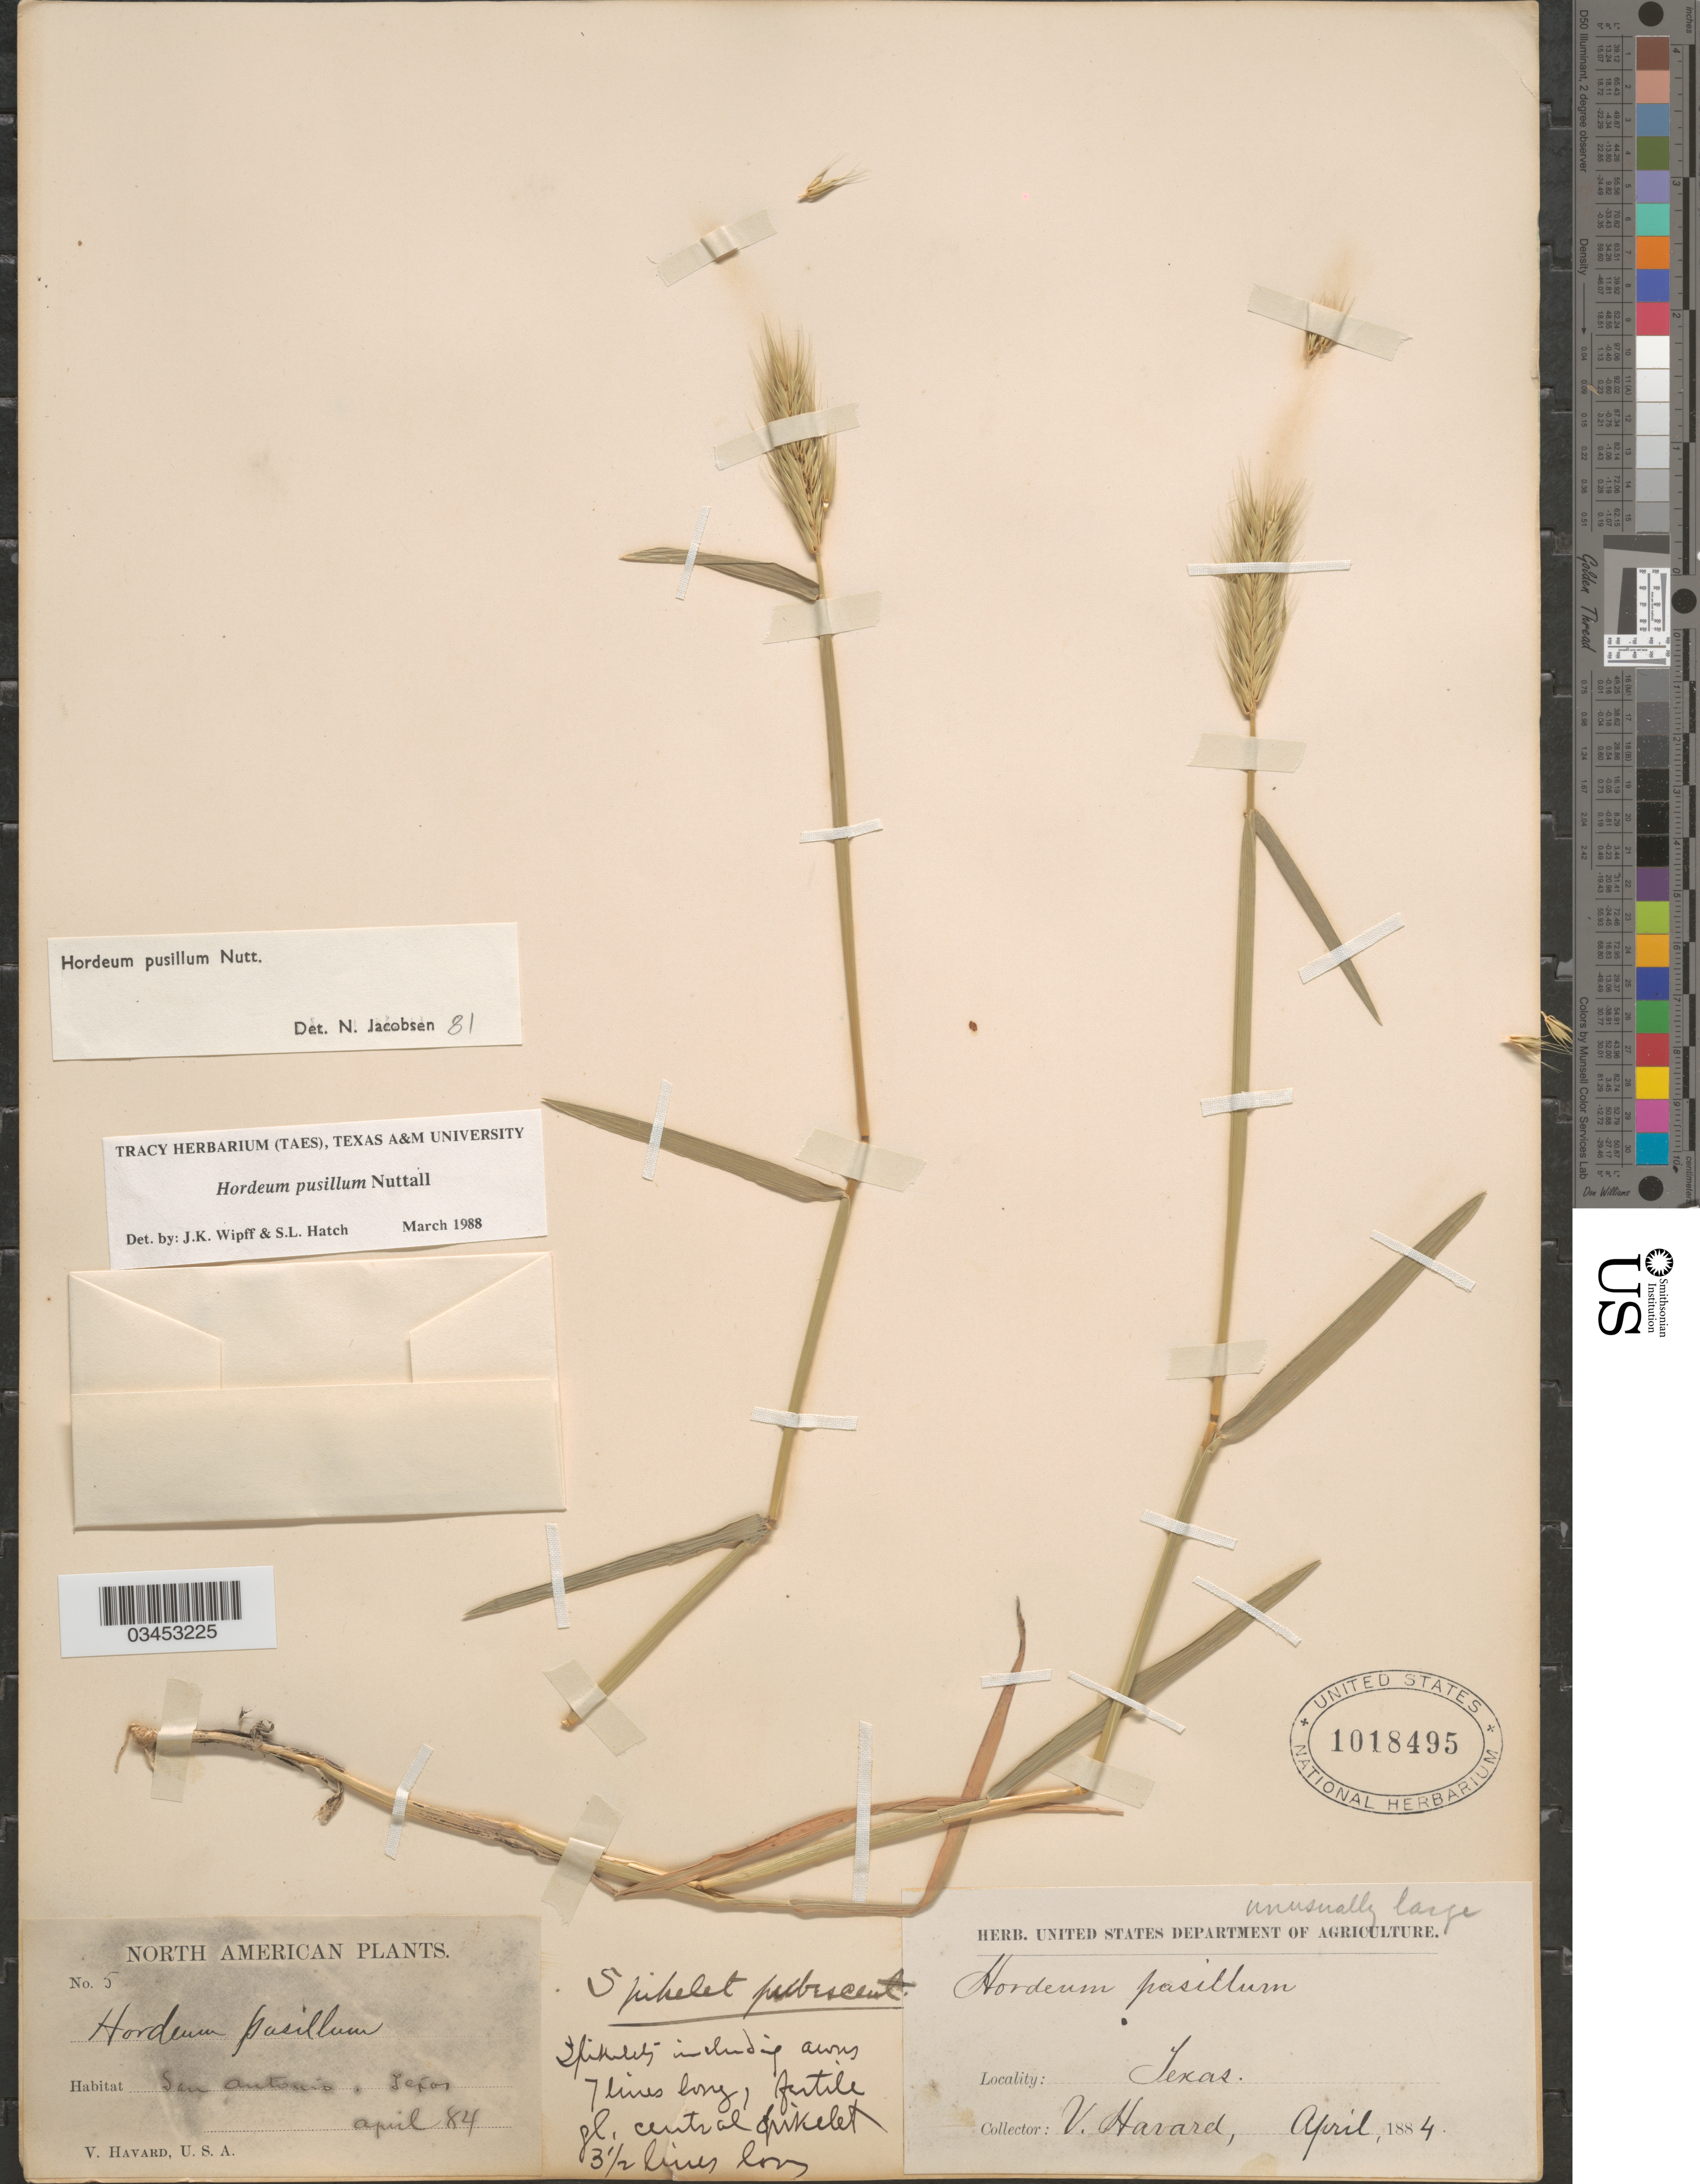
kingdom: Plantae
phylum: Tracheophyta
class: Liliopsida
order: Poales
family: Poaceae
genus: Hordeum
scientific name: Hordeum pusillum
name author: Nutt.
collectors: V. Havard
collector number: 5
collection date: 1884-04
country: United States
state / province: Texas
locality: San Antonio.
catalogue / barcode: US 1018495